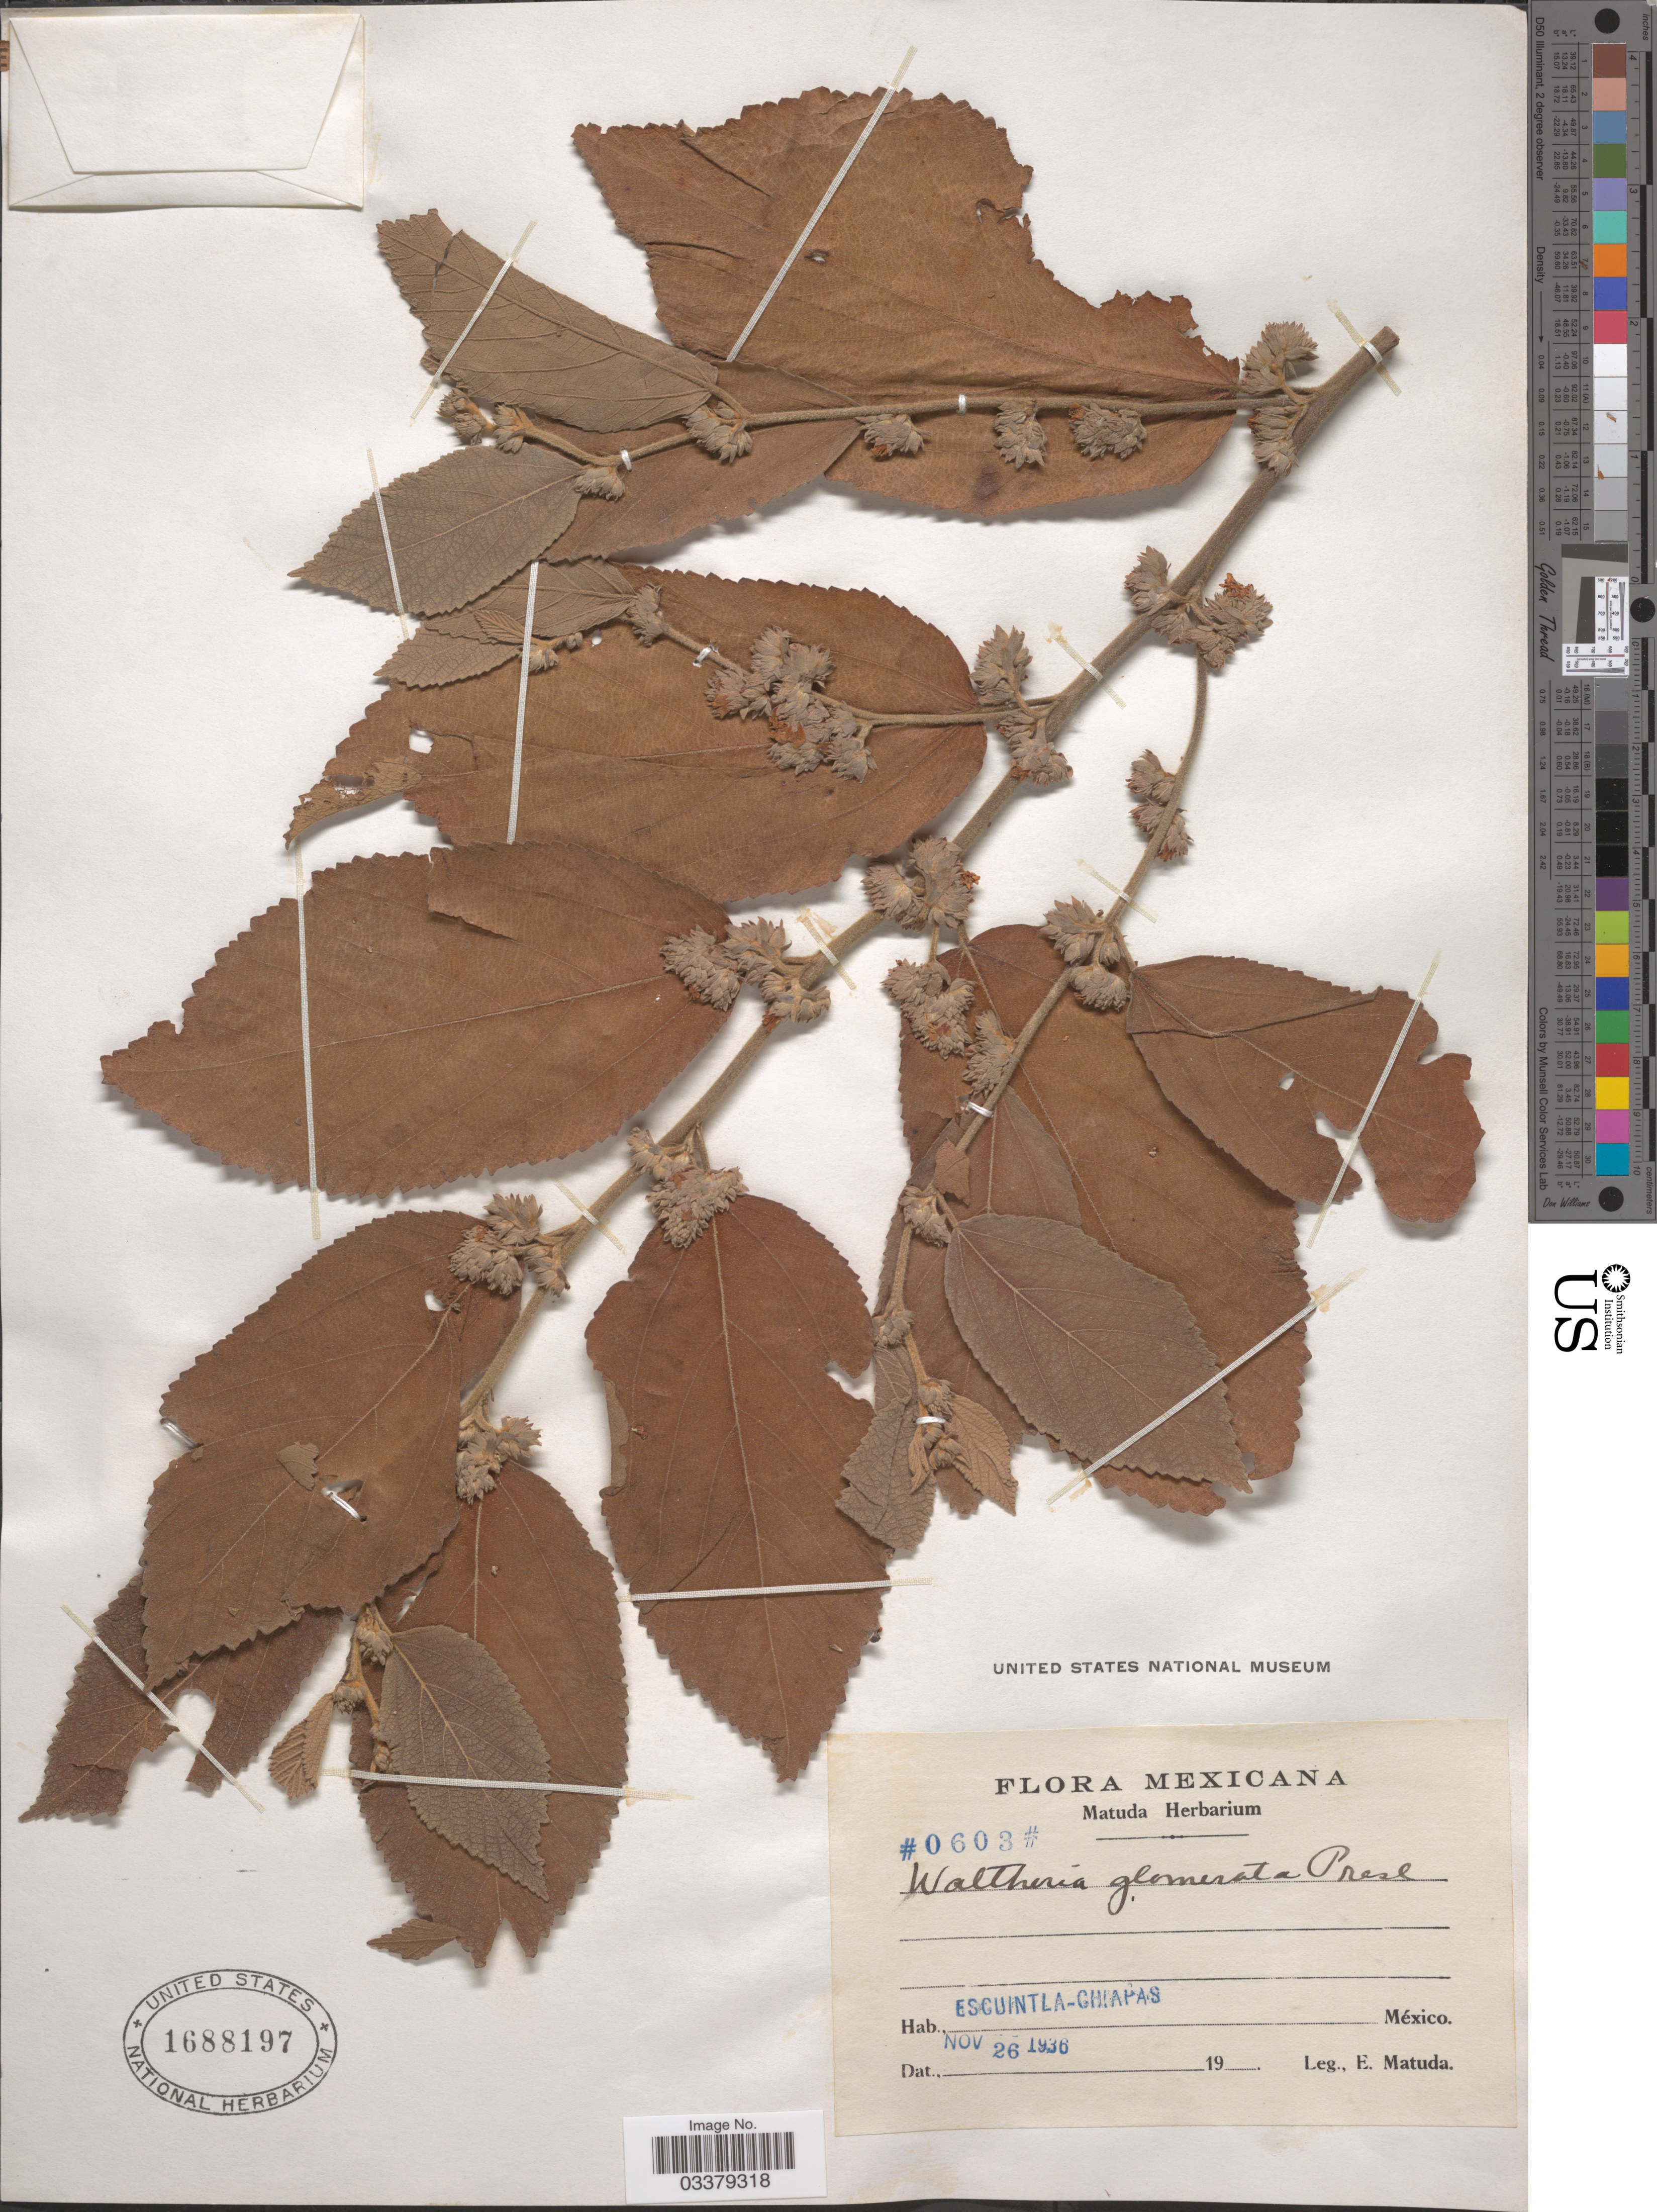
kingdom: Plantae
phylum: Tracheophyta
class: Magnoliopsida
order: Malvales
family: Malvaceae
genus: Waltheria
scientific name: Waltheria glomerata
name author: C. Presl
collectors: E. Matuda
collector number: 0603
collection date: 1936-11-26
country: Mexico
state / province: Chiapas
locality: Escuintla.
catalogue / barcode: US 1688197